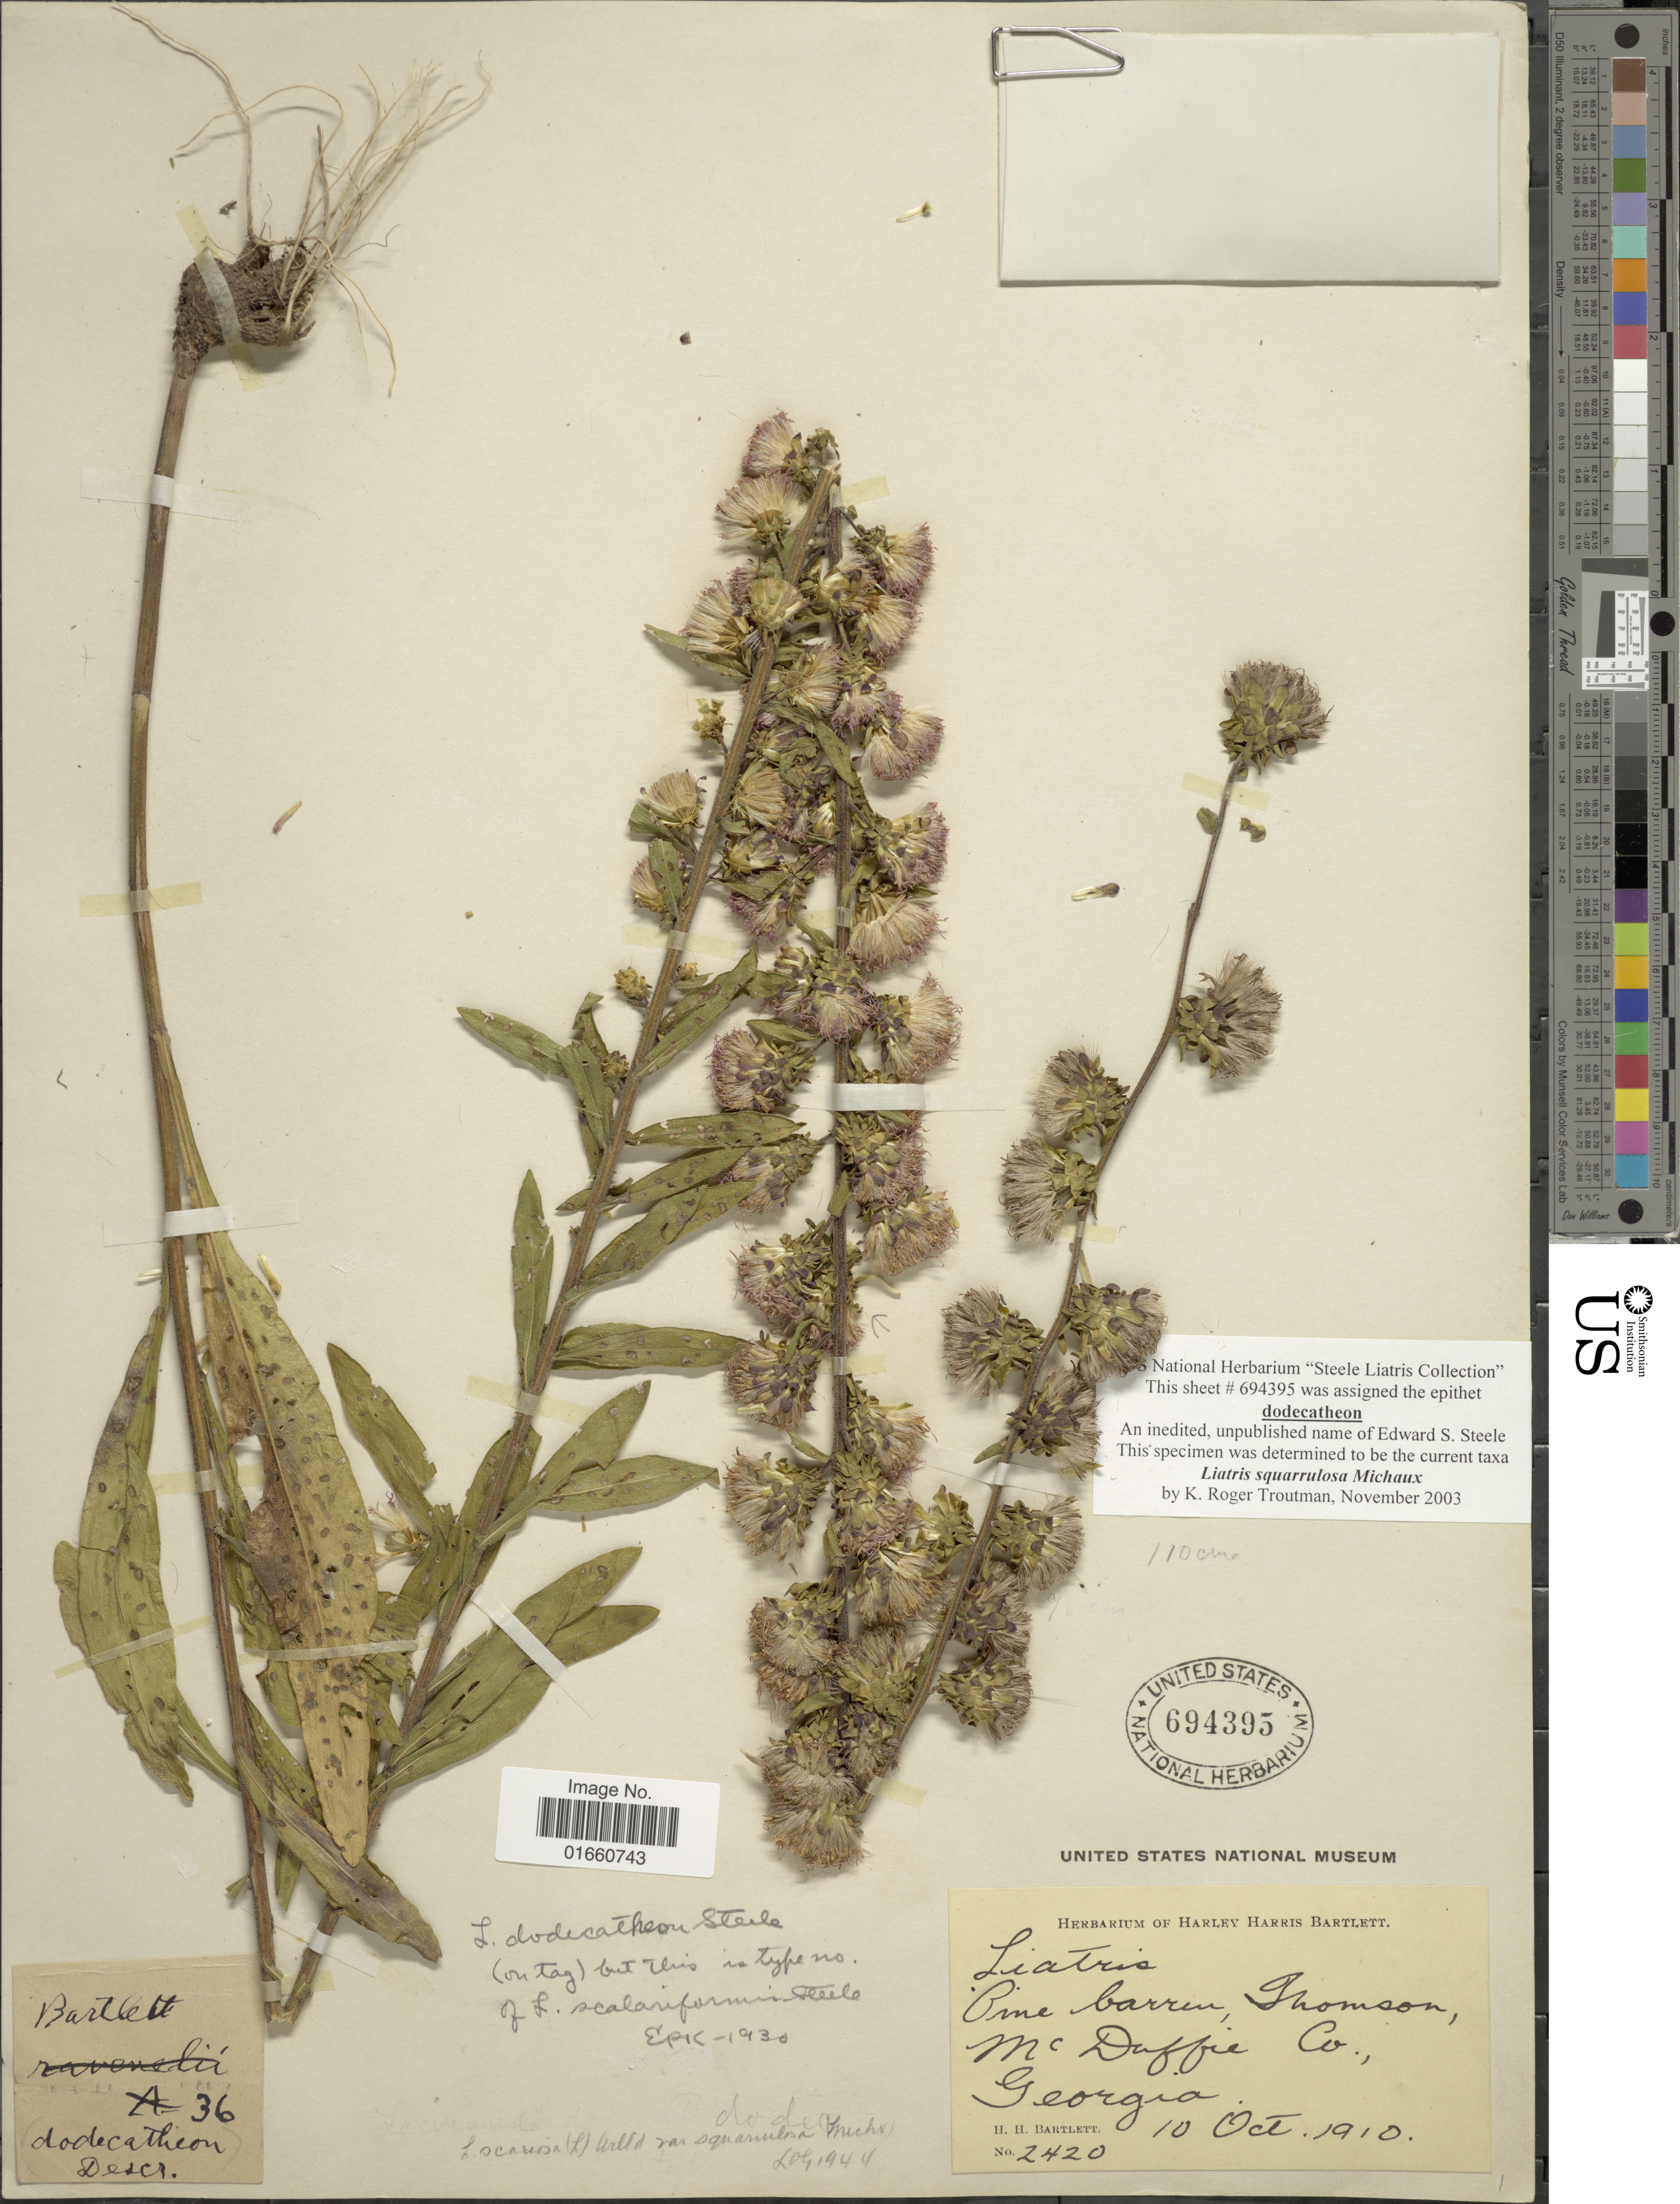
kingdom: Plantae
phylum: Tracheophyta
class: Magnoliopsida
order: Asterales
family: Asteraceae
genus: Liatris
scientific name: Liatris squarrulosa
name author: Michx.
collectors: H. H. Bartlett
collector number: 2420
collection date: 1910-10-10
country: United States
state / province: Georgia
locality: Pine barren, Thomson, McDuffie Co.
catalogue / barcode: US 694395